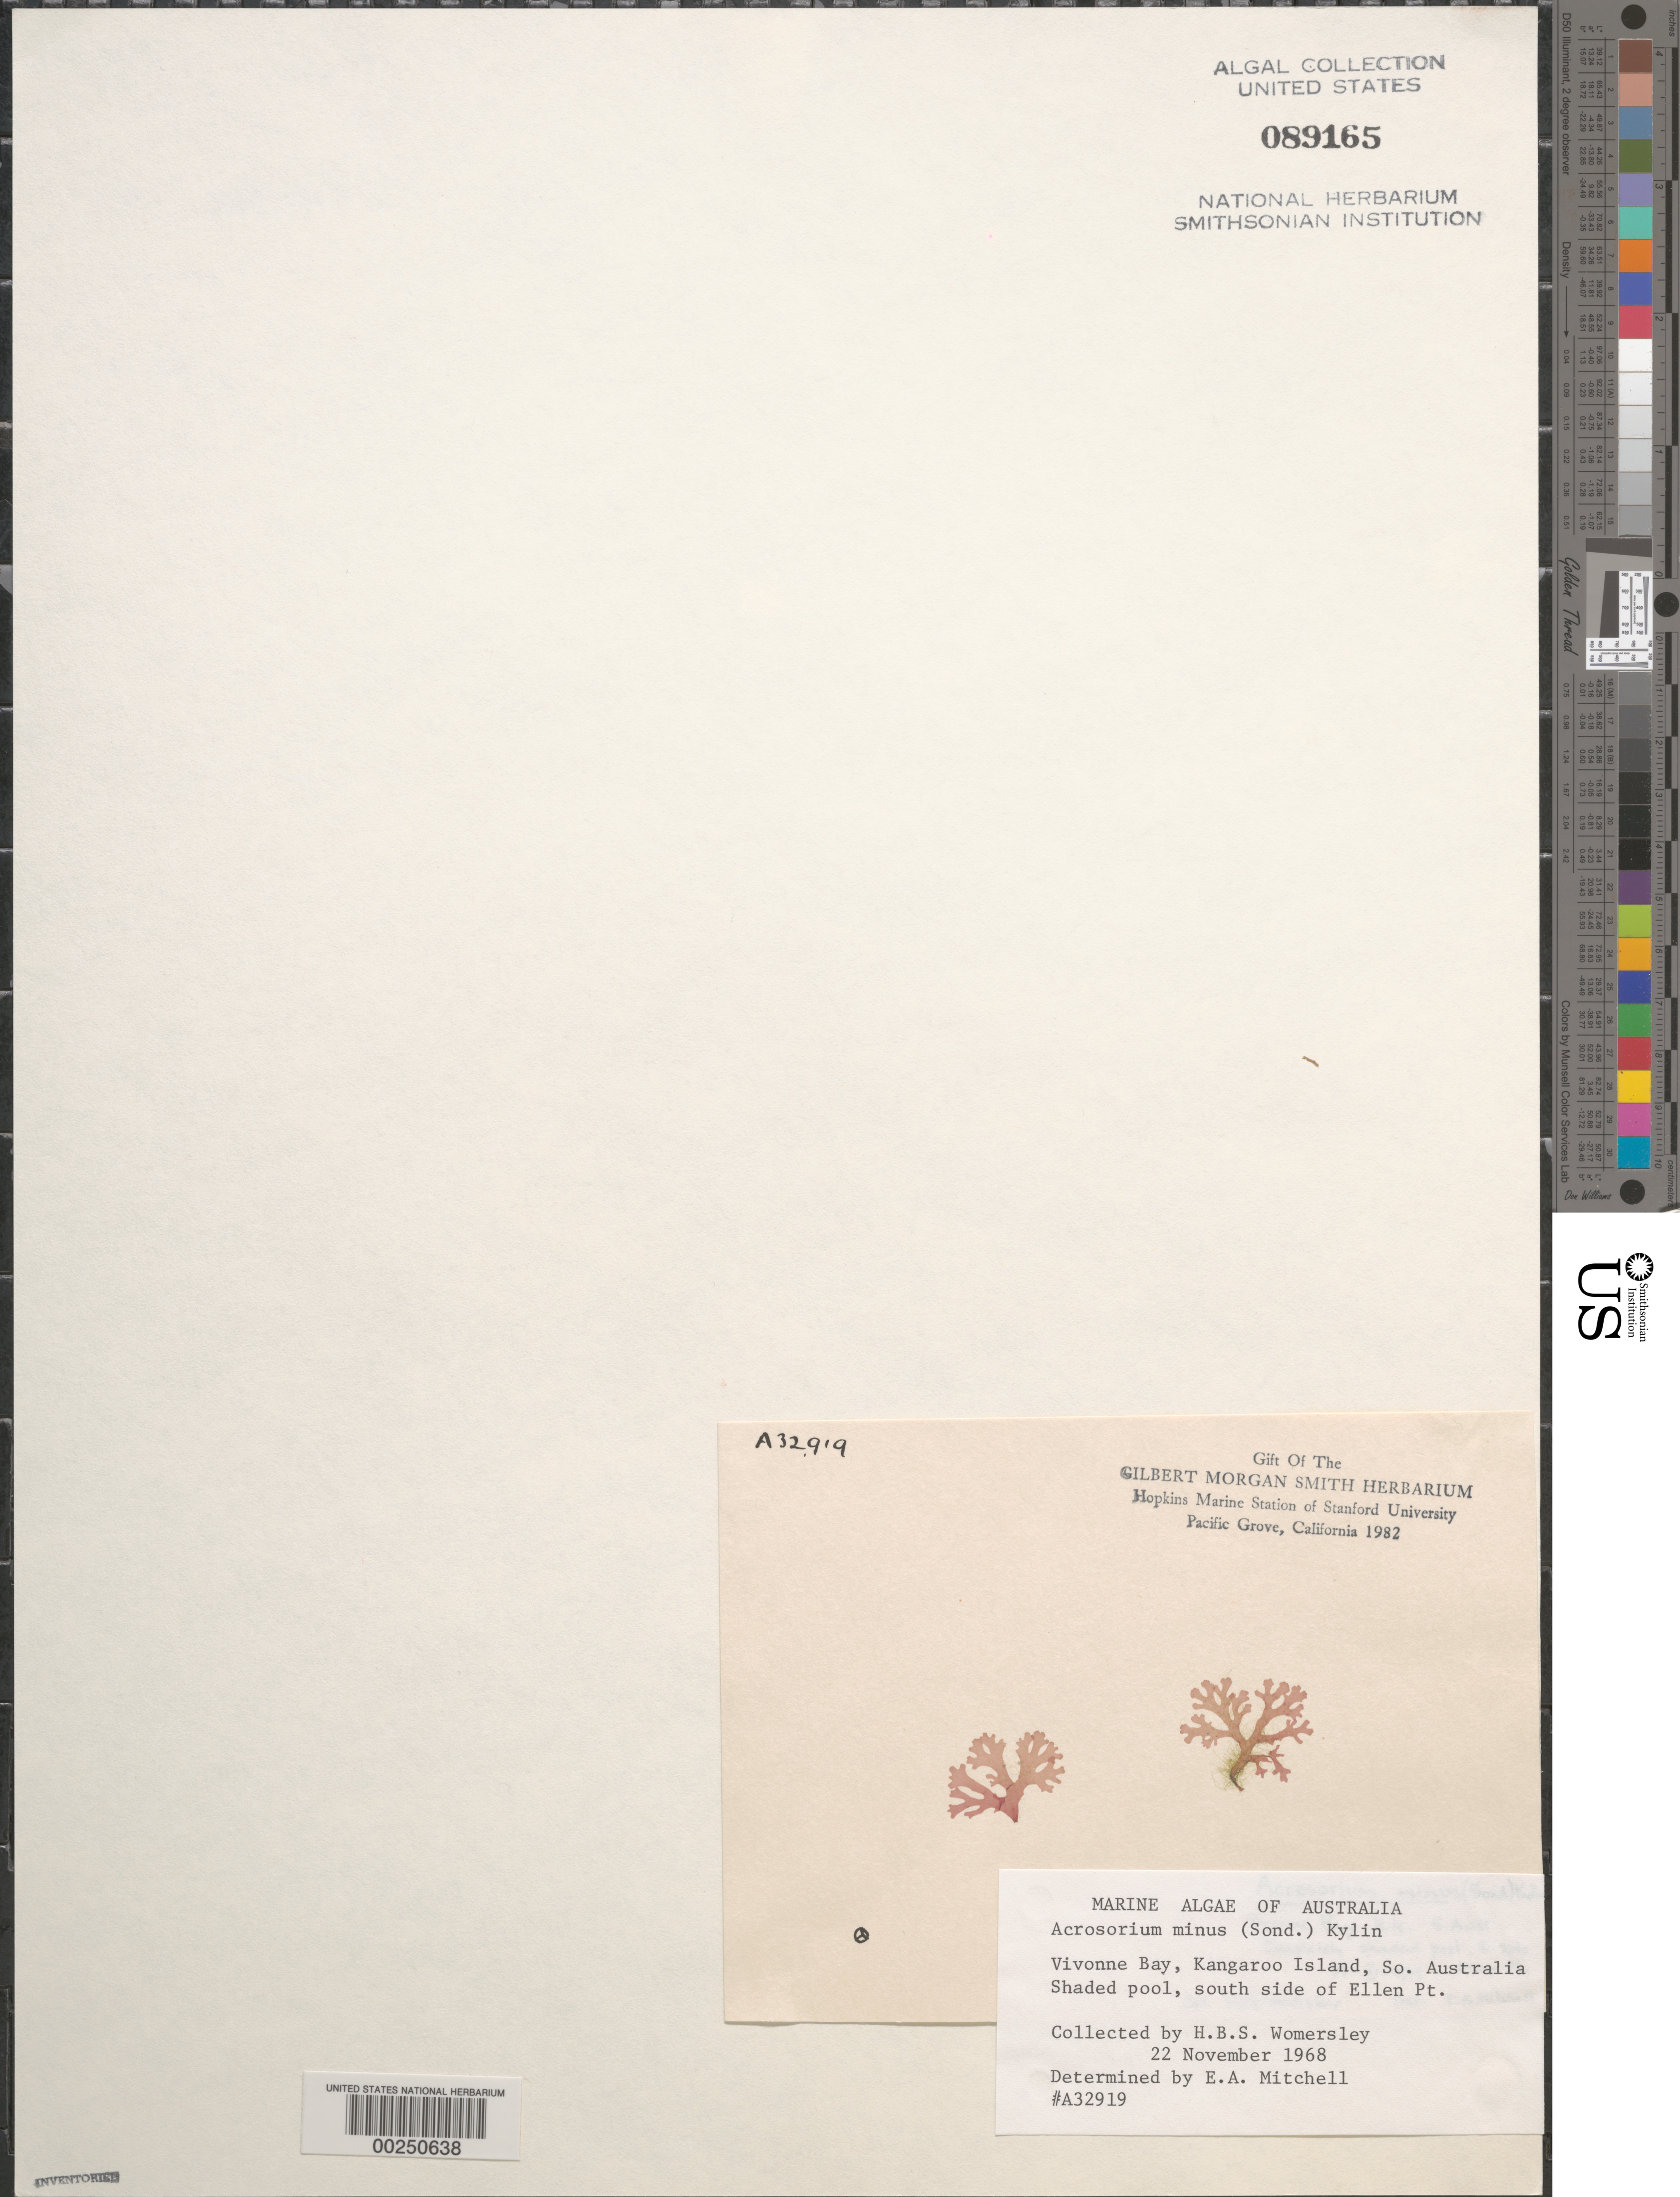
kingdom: Plantae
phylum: Rhodophyta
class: Florideophyceae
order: Ceramiales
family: Delesseriaceae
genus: Acrosorium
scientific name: Acrosorium minus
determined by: Mitchell, E. A.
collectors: H. B. S. Womersley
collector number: A32919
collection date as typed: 22 Nov 1968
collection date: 1968-11-22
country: Australia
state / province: South Australia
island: Kangaroo Island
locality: Vivonne Bay, Ellen Point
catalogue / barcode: US 89165